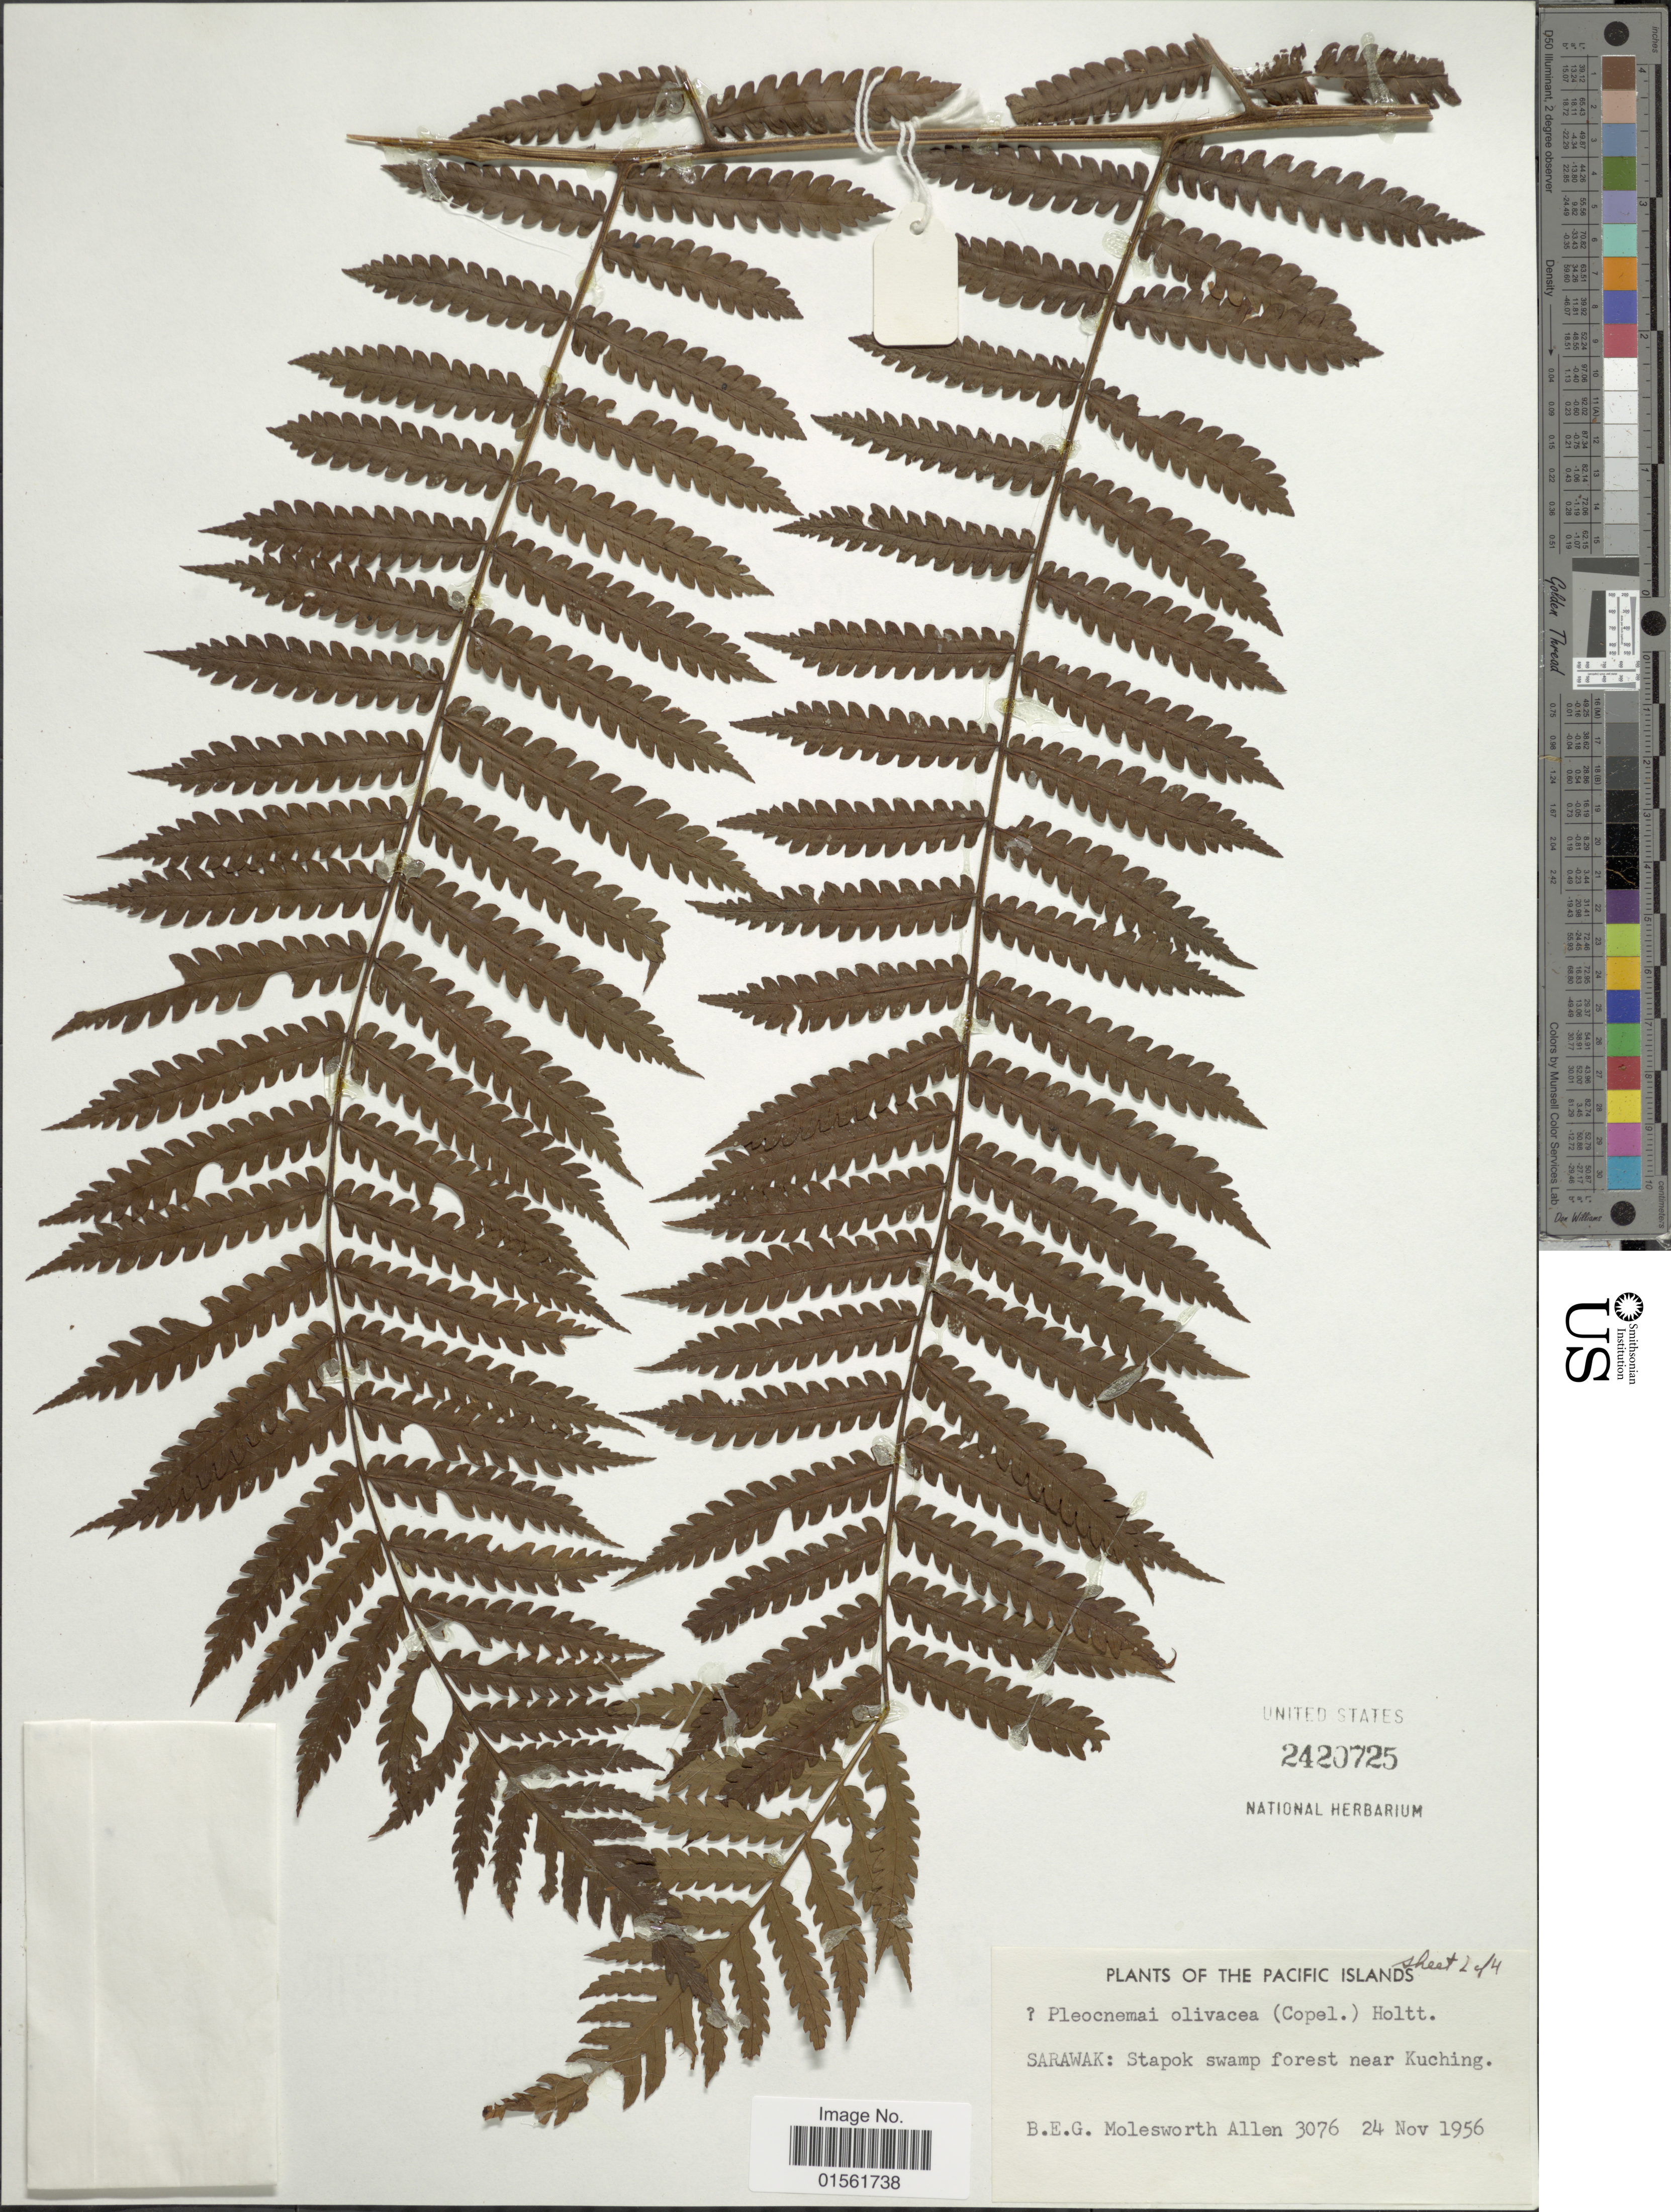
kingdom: Plantae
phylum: Tracheophyta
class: Polypodiopsida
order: Polypodiales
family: Dryopteridaceae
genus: Pleocnemia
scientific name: Pleocnemia olivacea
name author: (Copel.) Holttum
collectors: B. E. G. Molesworth-Allen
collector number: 3076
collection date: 1956-11-24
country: Malaysia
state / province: Sarawak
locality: The Pacific Islands. Stapok swamp forest near Kuching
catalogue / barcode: US 2420725